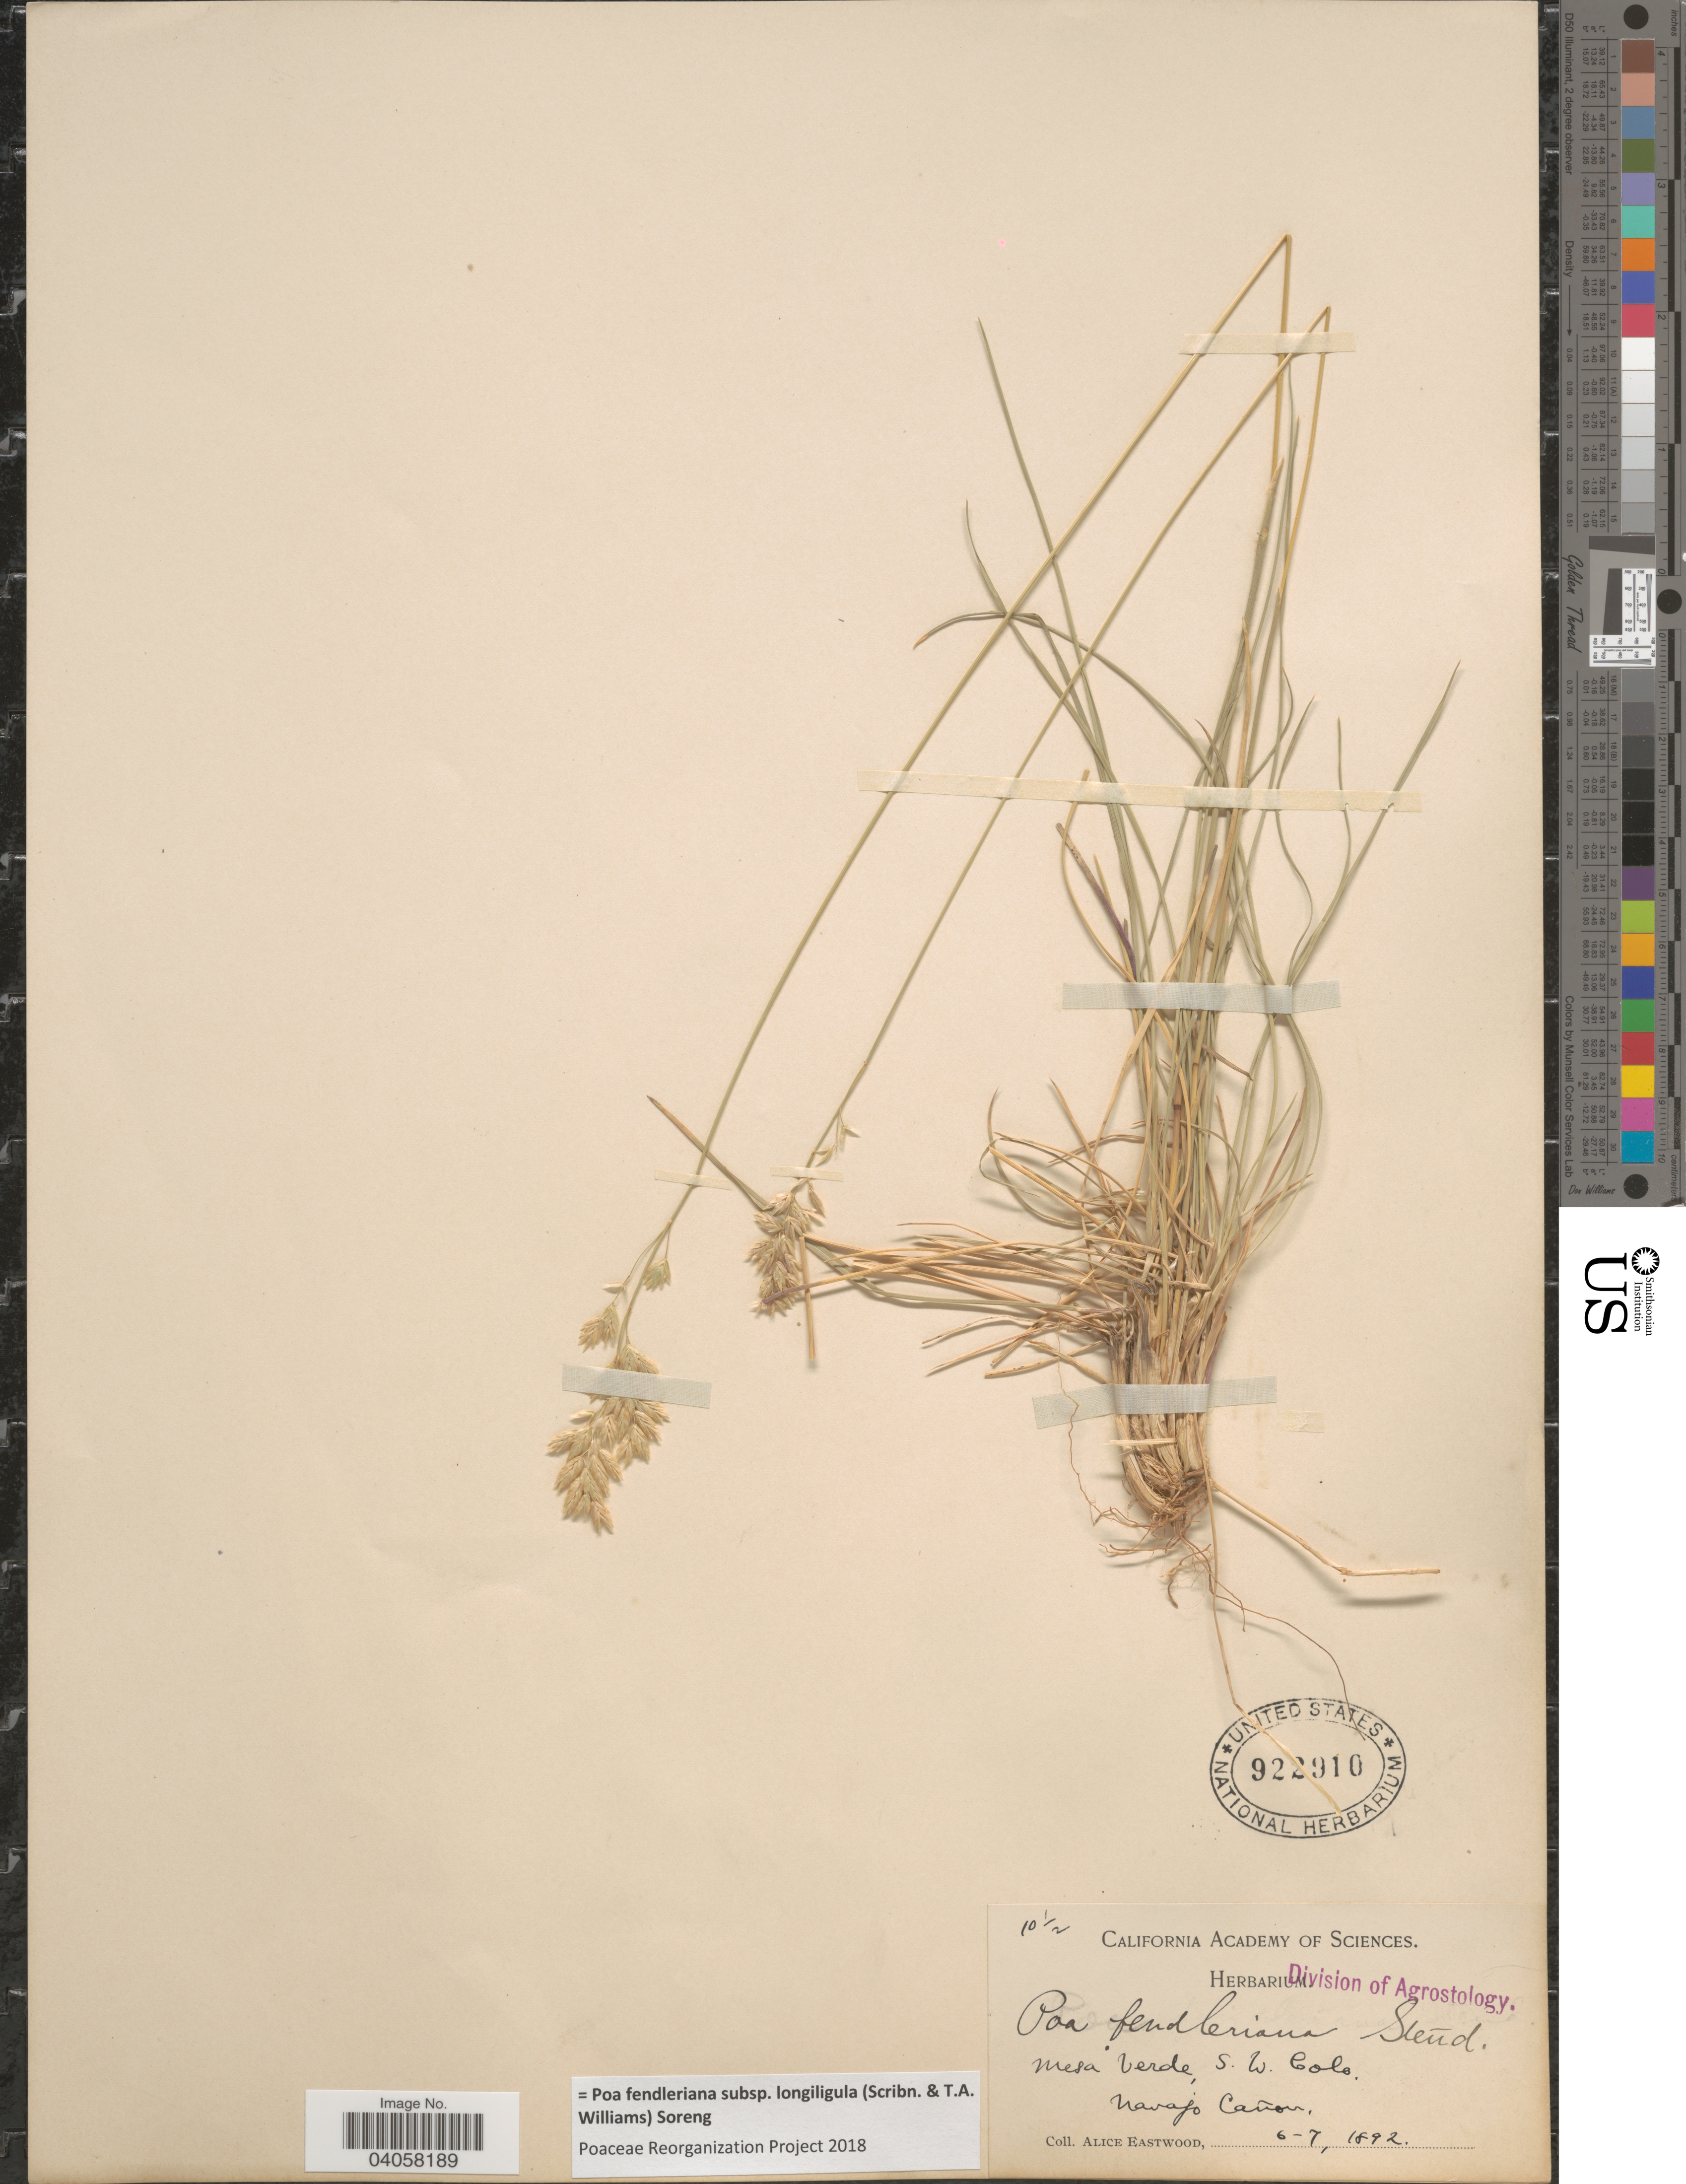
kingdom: Plantae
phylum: Tracheophyta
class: Liliopsida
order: Poales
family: Poaceae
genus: Poa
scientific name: Poa fendleriana subsp. longiligula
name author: (Scribn. & T.A. Williams) Soreng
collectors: A. Eastwood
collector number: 10½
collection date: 1892-06-07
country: United States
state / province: Colorado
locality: Mesa Verde, S. W. Colo. Navajo Cañon.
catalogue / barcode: US 922910